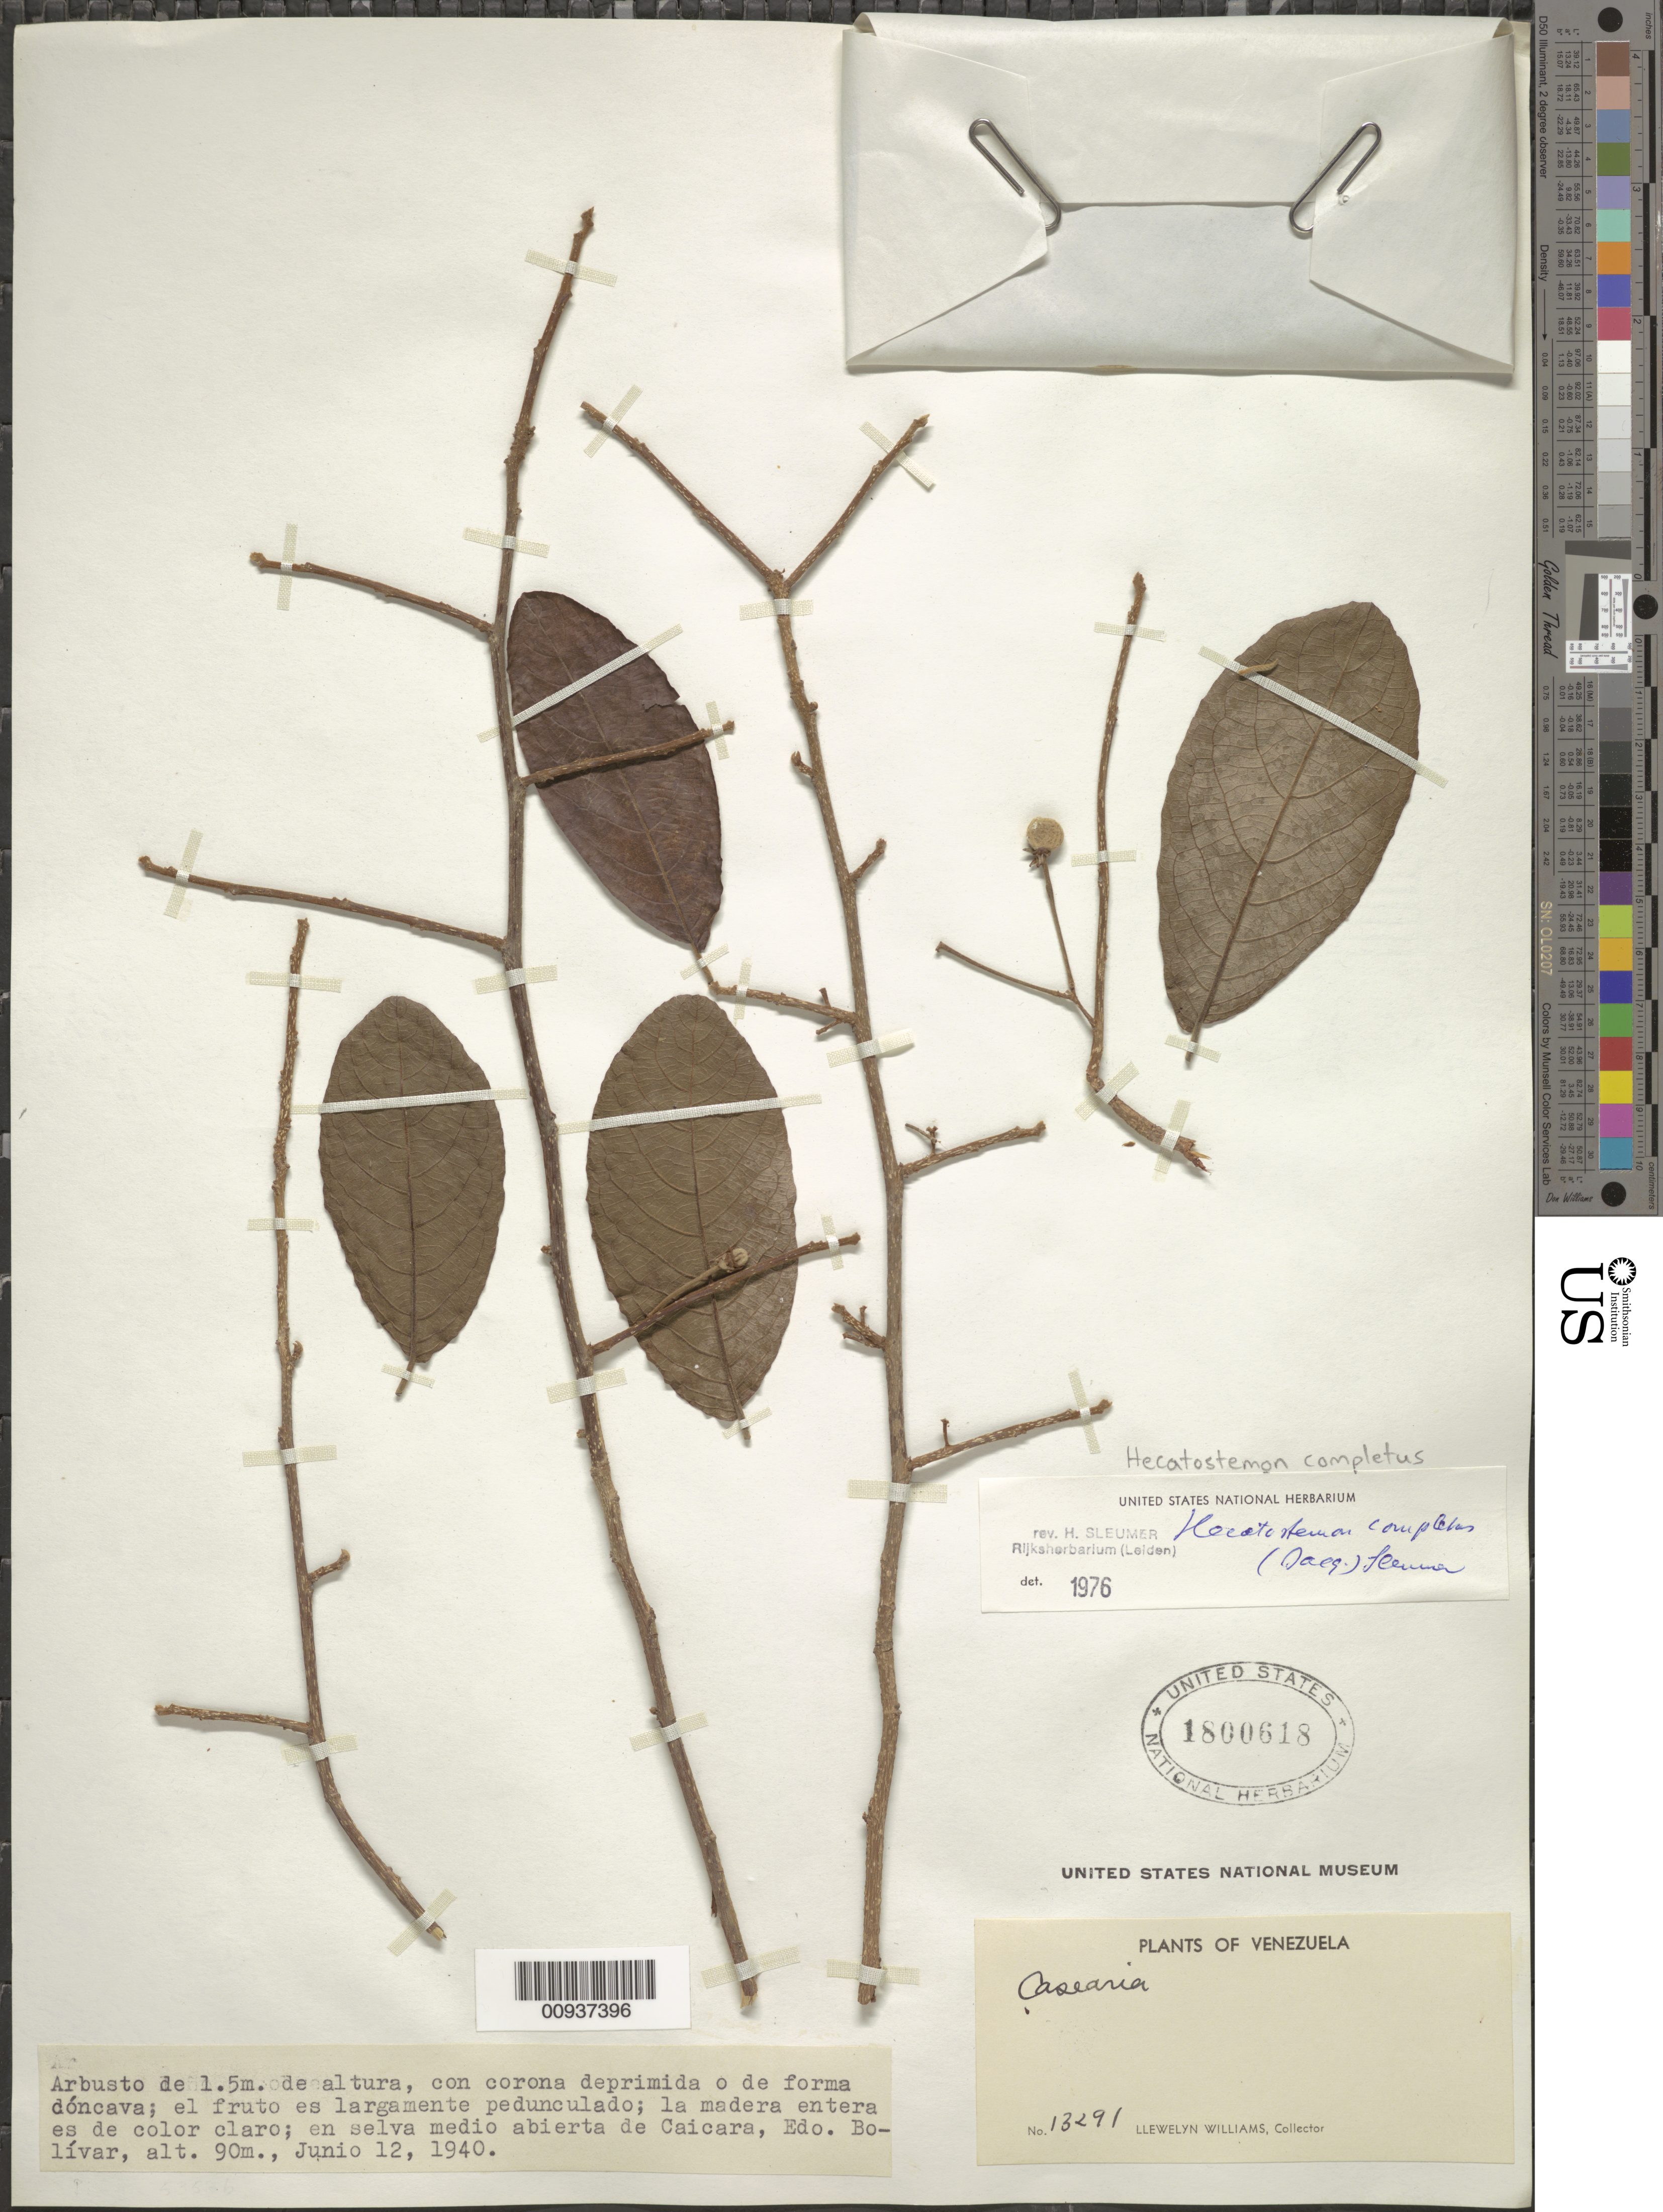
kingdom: Plantae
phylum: Tracheophyta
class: Magnoliopsida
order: Malpighiales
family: Salicaceae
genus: Casearia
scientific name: Casearia completa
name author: (Jacq.) T. Samar. & M.H. Alford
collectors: Ll. Williams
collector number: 13291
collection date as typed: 12-Jun-40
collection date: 1940-06-12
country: Venezuela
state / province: Bolívar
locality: Caicara, Medio Orinoco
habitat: Selva medio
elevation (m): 90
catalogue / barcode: US 1800618